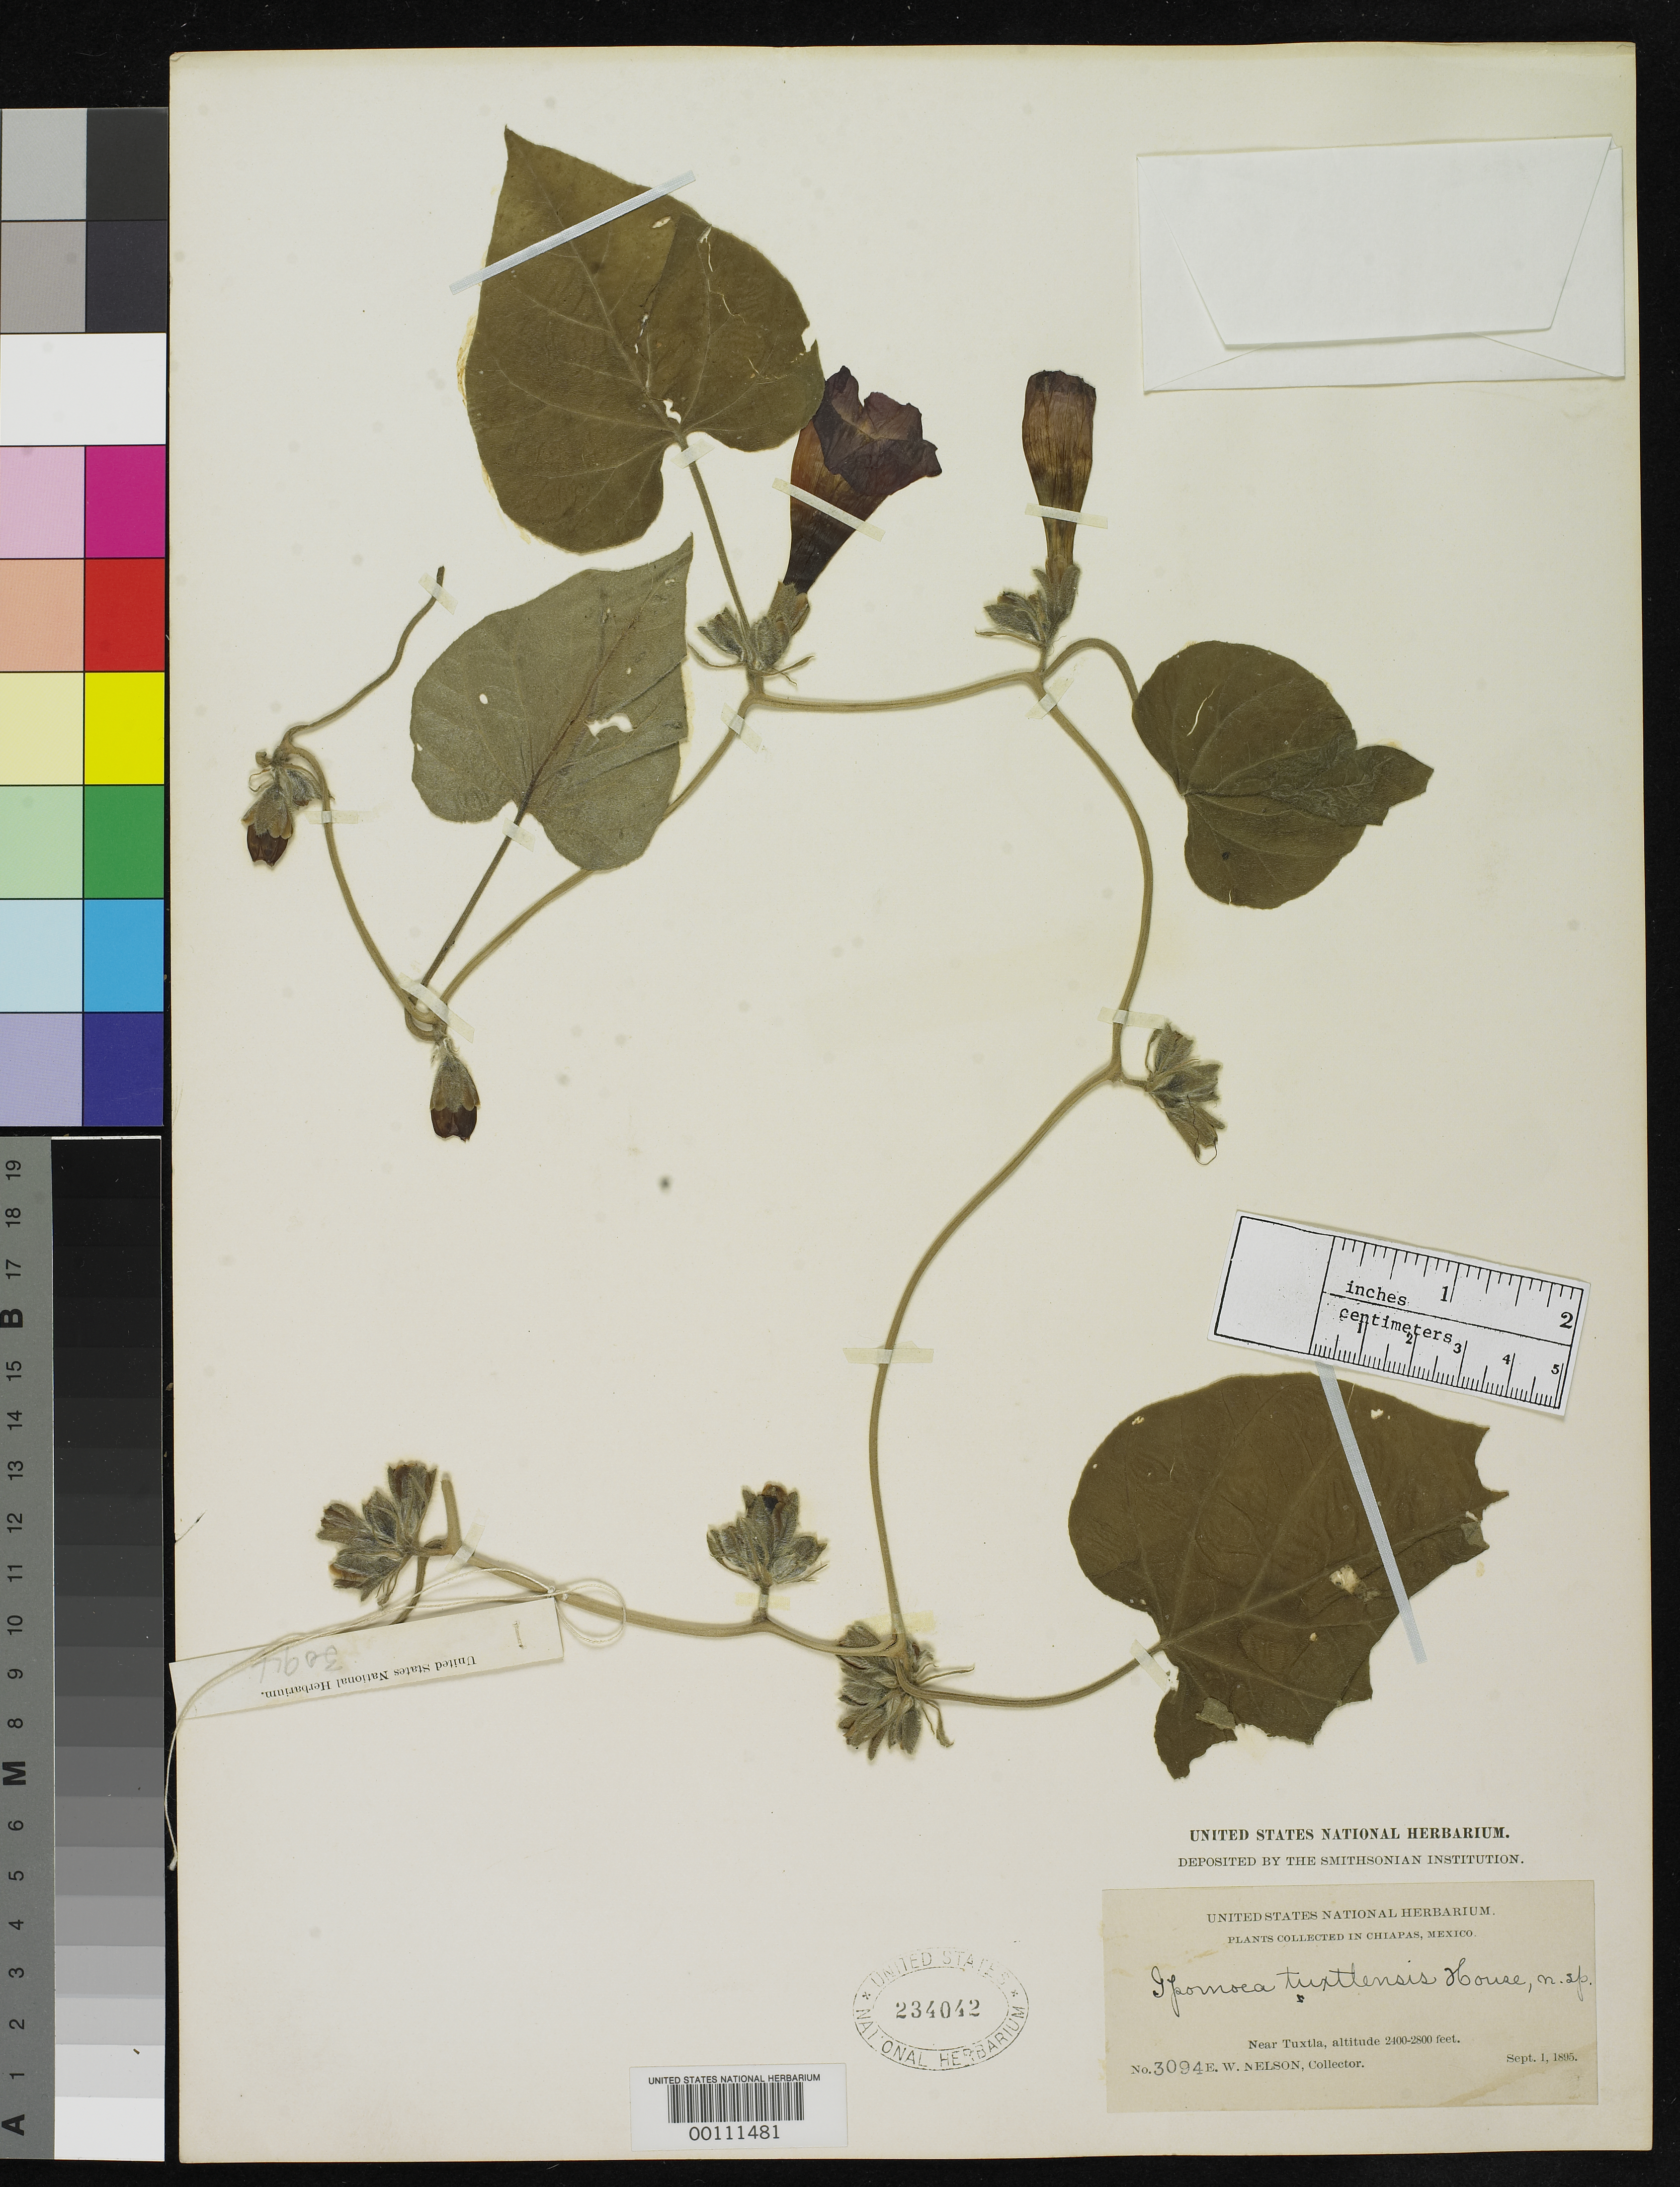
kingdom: Plantae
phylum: Tracheophyta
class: Magnoliopsida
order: Solanales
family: Convolvulaceae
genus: Ipomoea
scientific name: Ipomoea tuxtlensis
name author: House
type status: Isotype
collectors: E. W. Nelson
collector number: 3094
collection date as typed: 01 Sep 1895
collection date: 1895-09-01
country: Mexico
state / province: Chiapas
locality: Tuxtla.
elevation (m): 732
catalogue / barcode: US 234042